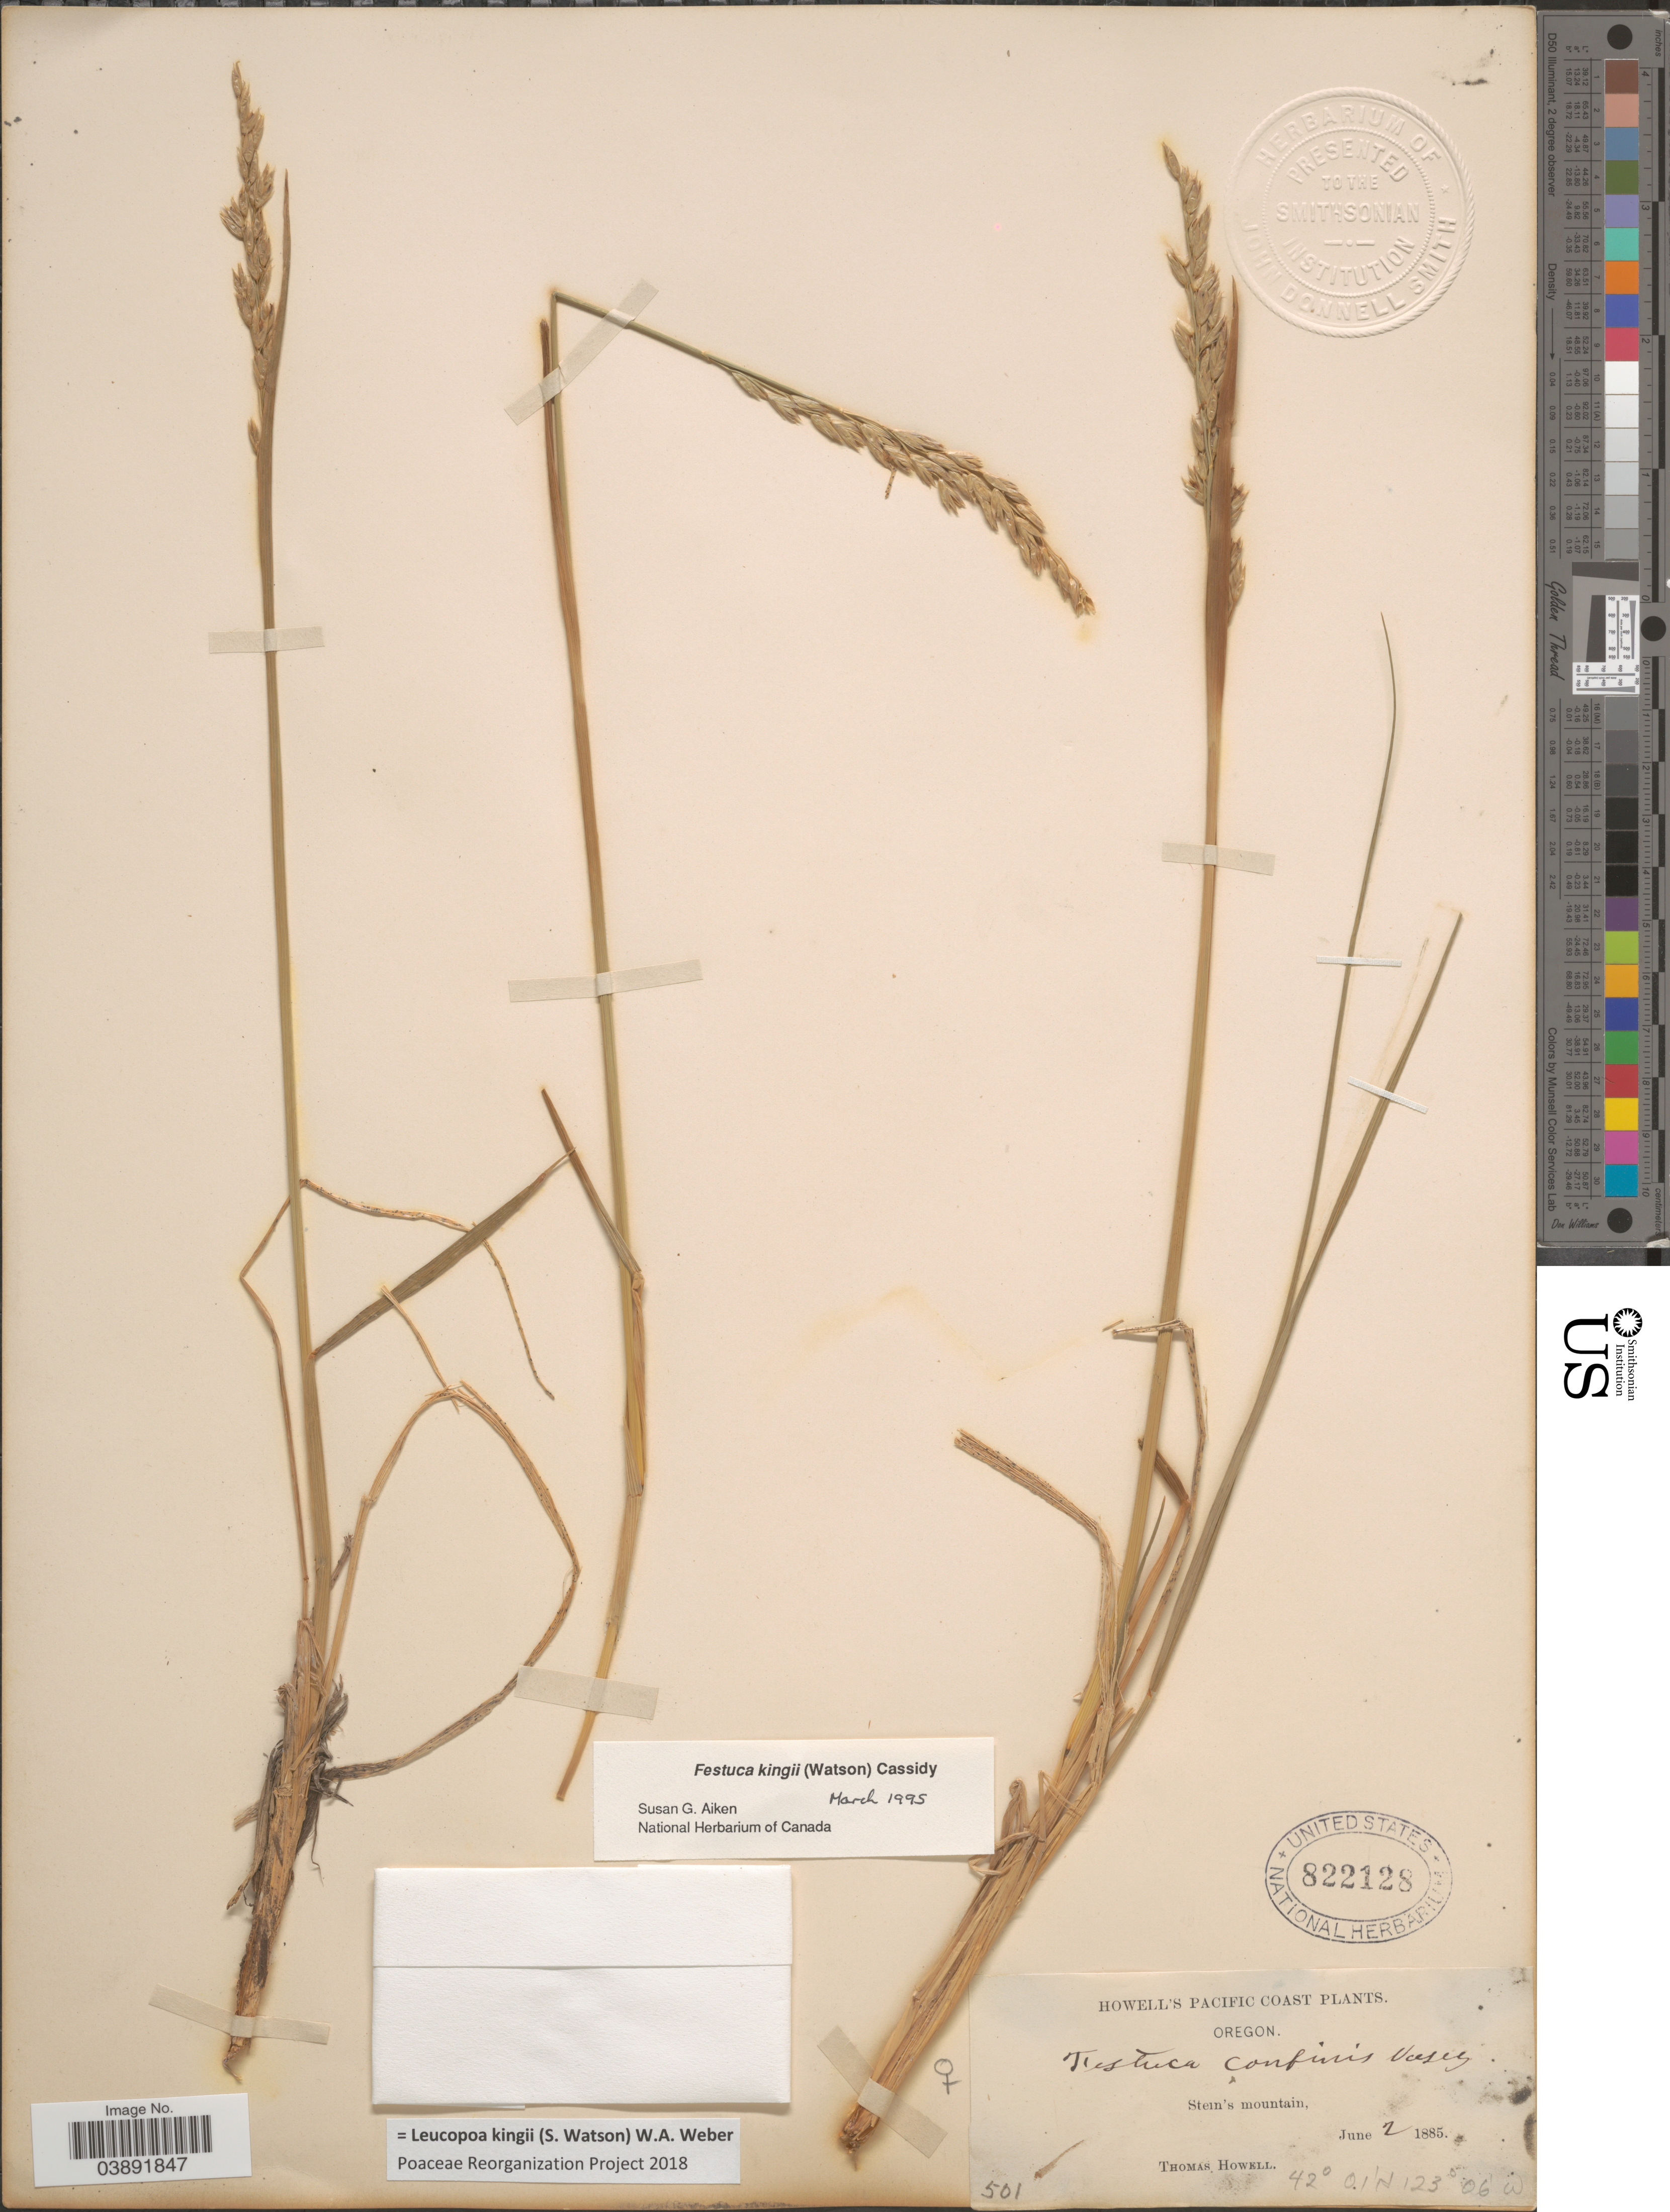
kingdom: Plantae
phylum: Tracheophyta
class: Liliopsida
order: Poales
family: Poaceae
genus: Hesperochloa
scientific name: Hesperochloa kingii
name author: (S. Watson) Rydb.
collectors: T. Howell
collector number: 501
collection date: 1885-06-02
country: United States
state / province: Oregon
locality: Pacific Coast. Stein's mountain.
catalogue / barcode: US 822128